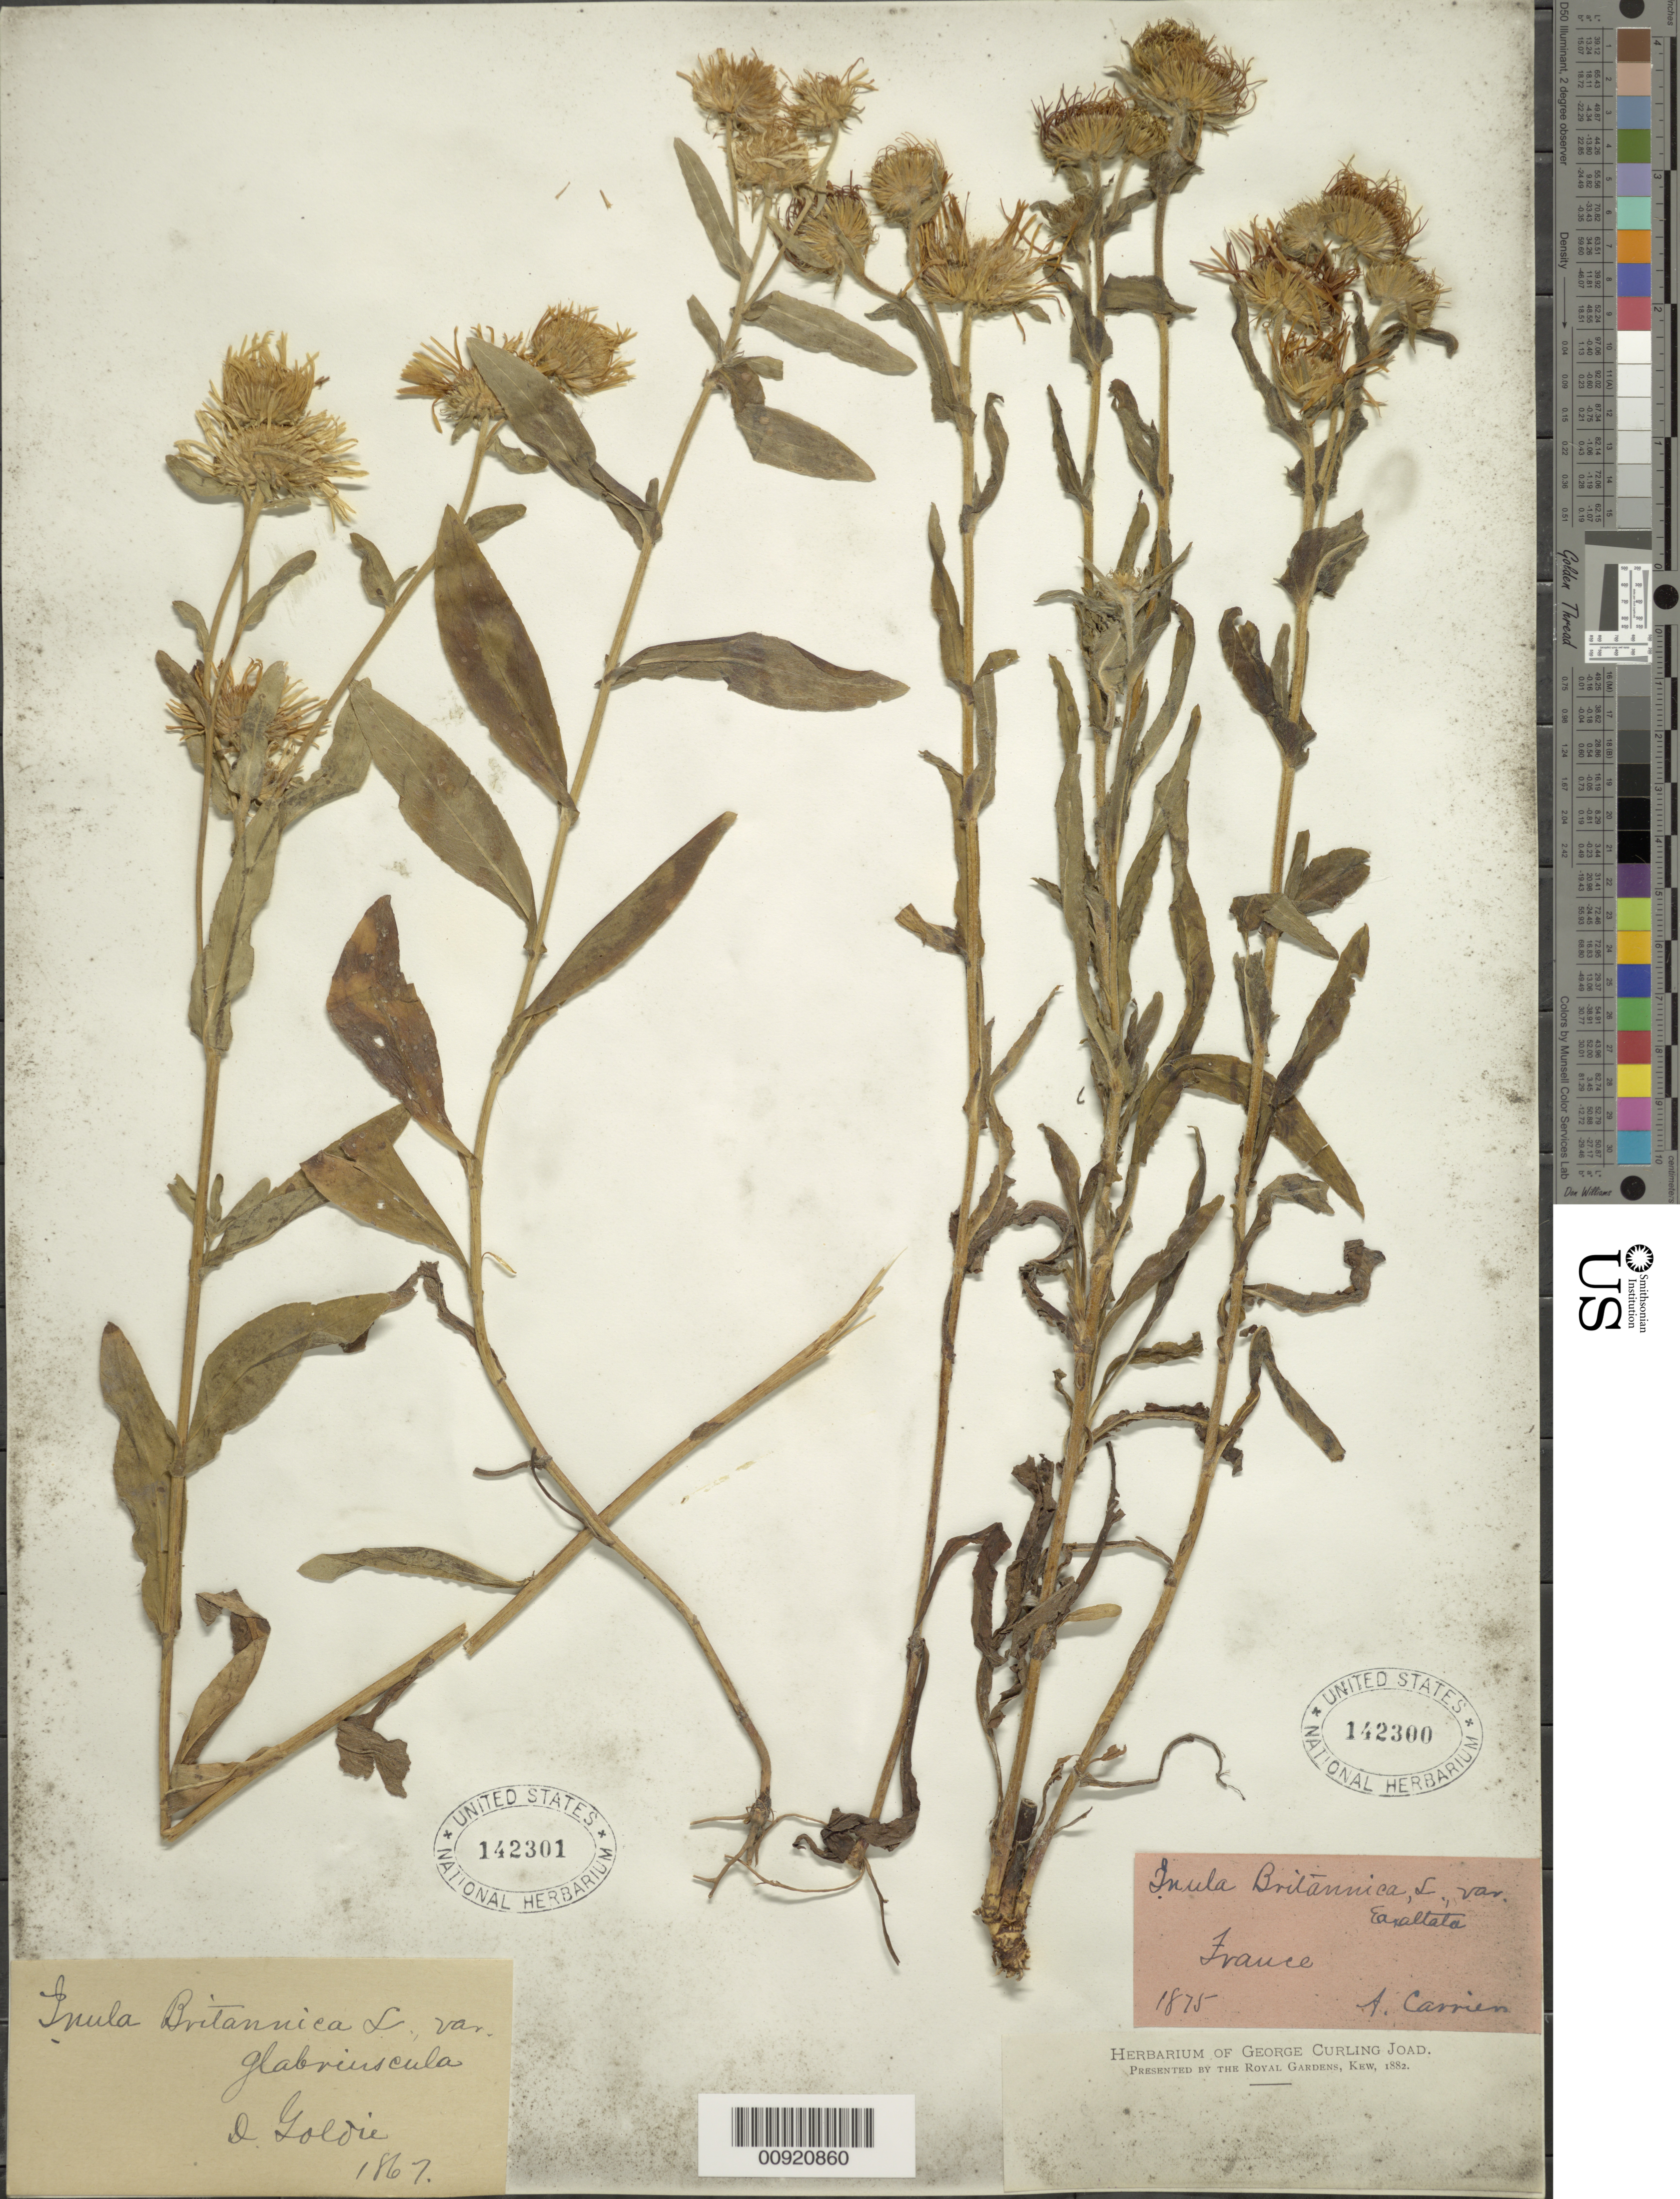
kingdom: Plantae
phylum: Tracheophyta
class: Magnoliopsida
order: Asterales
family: Asteraceae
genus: Inula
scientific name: Inula britannica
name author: L.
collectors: Goldie, L.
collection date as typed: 1867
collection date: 1867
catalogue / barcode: US 142301-2